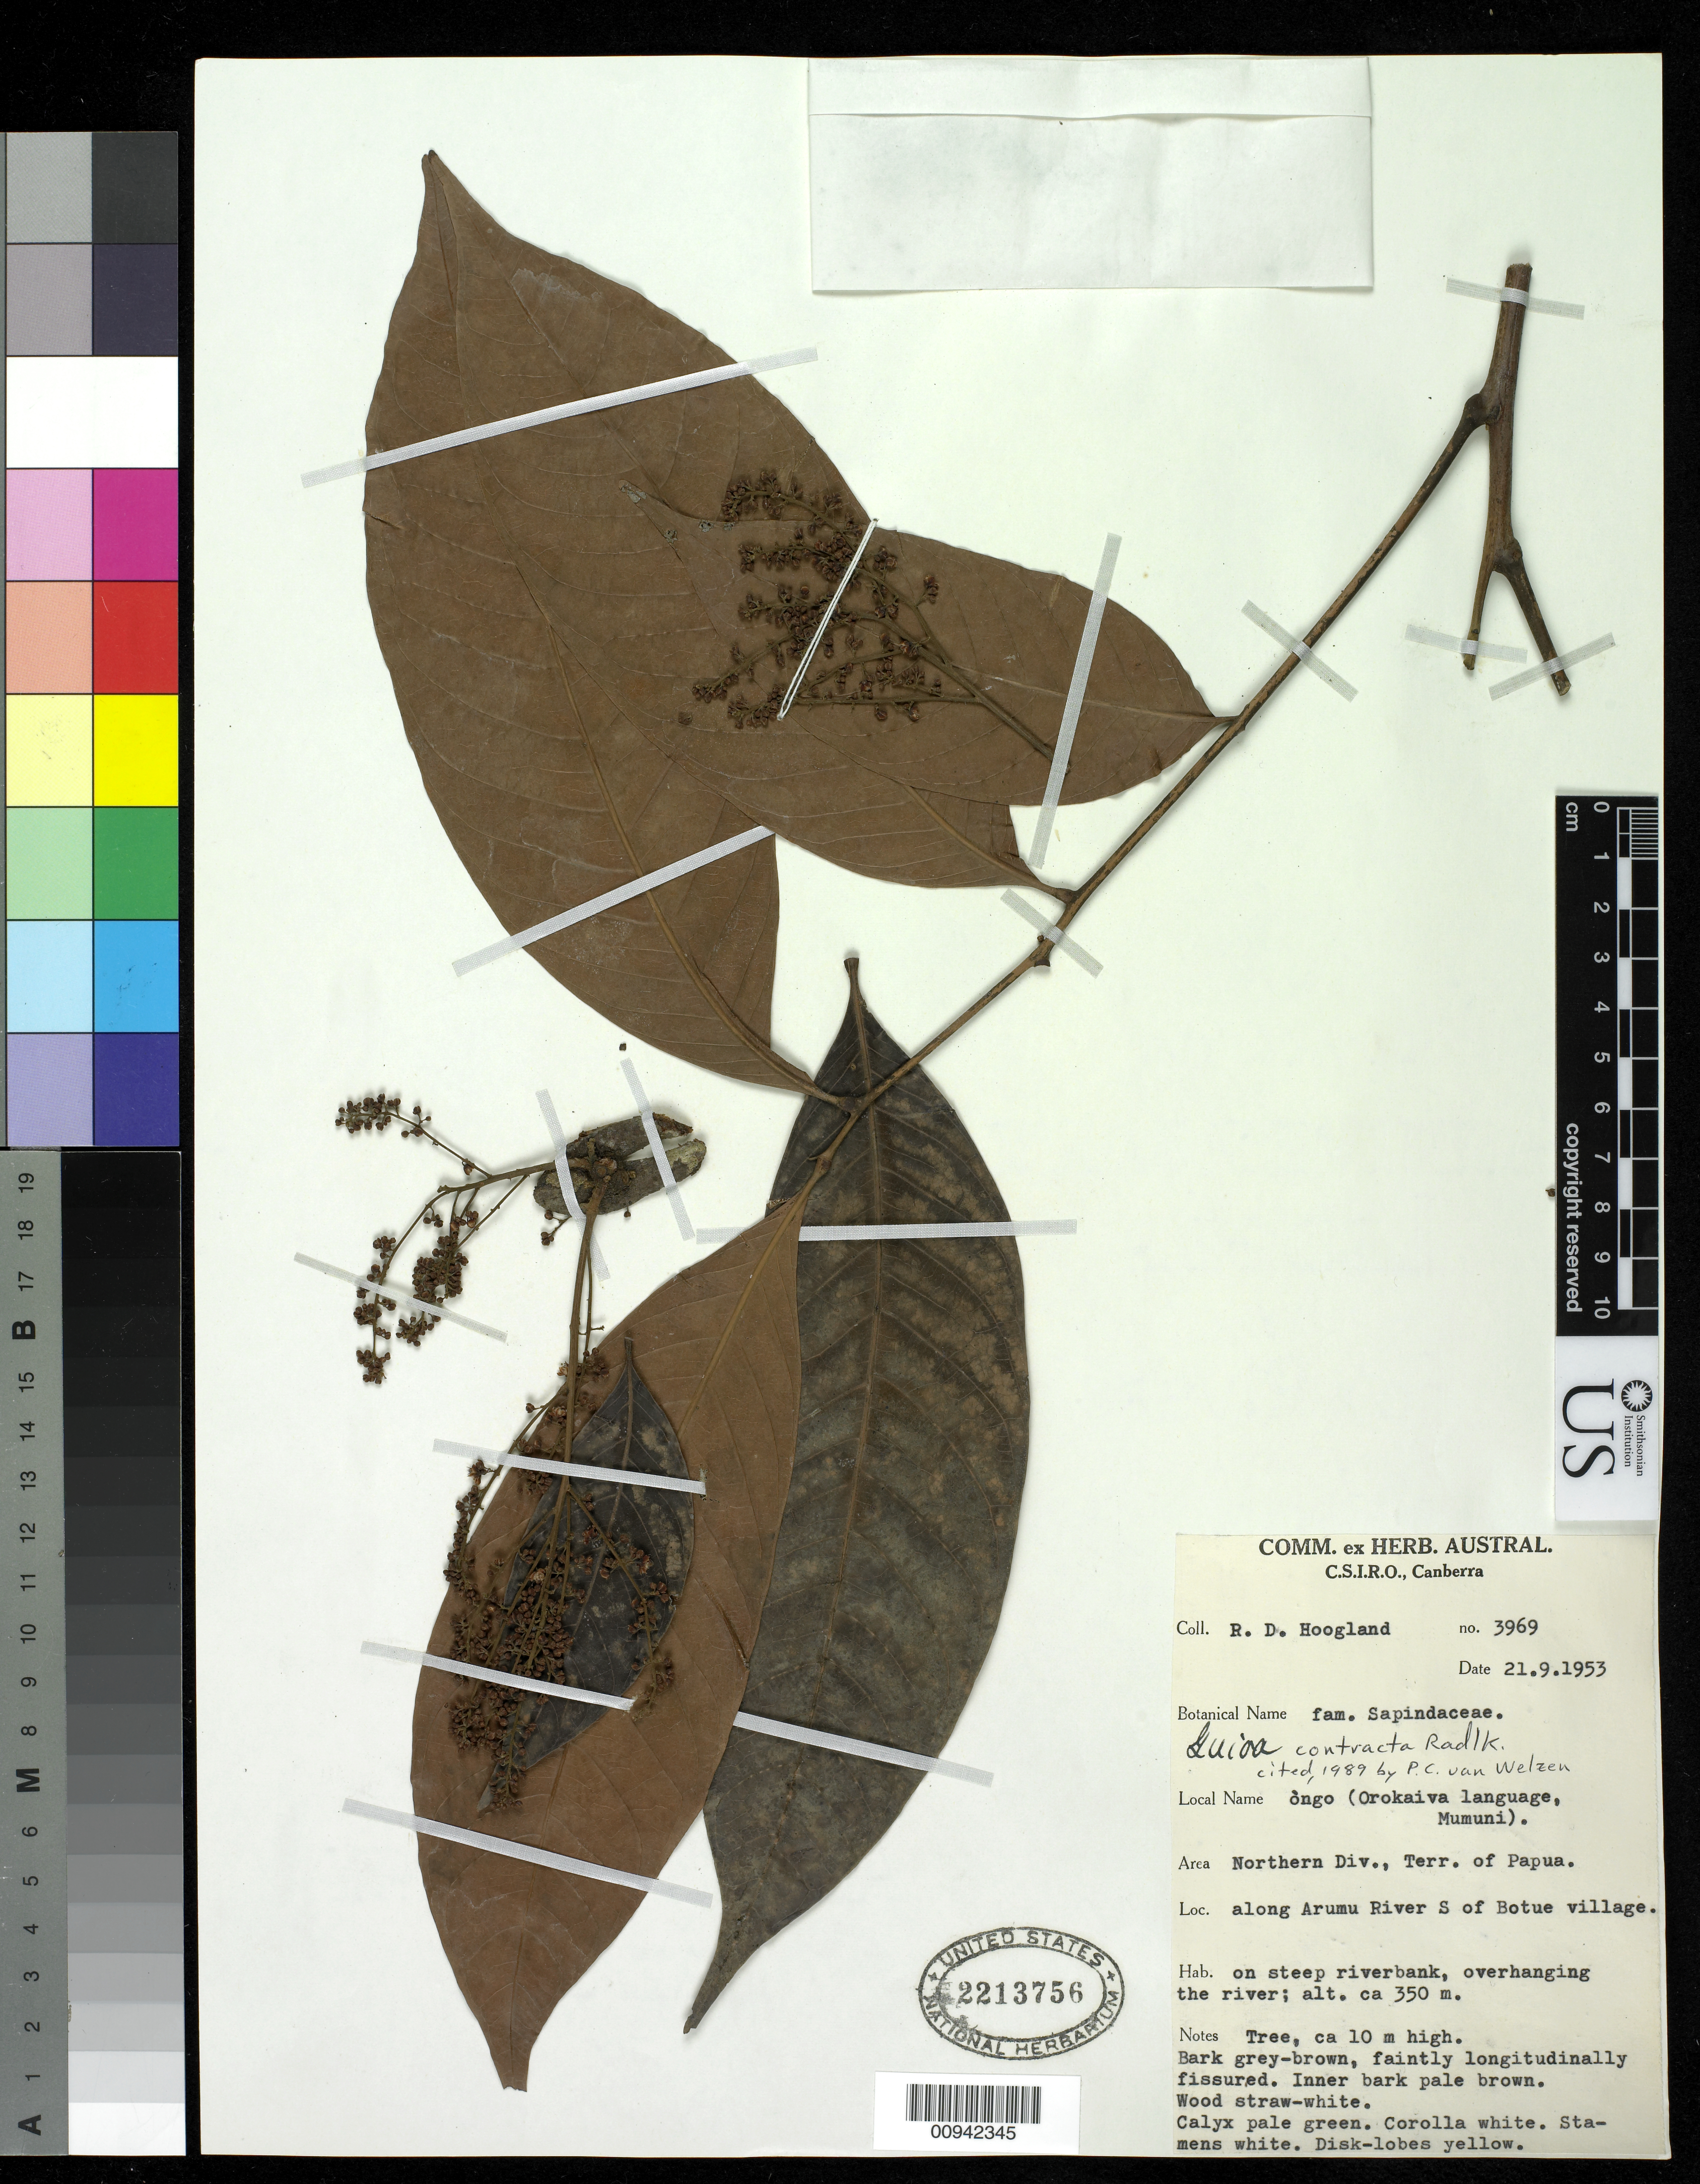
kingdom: Plantae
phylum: Tracheophyta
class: Magnoliopsida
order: Sapindales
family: Sapindaceae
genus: Guioa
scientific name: Guioa contracta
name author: Radlk.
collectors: R. D. Hoogland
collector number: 3969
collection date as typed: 21 Sep 1953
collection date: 1953-09-21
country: Papua New Guinea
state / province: Northern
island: New Guinea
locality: along Arumu River S of Botue village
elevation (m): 350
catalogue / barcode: US 2213756